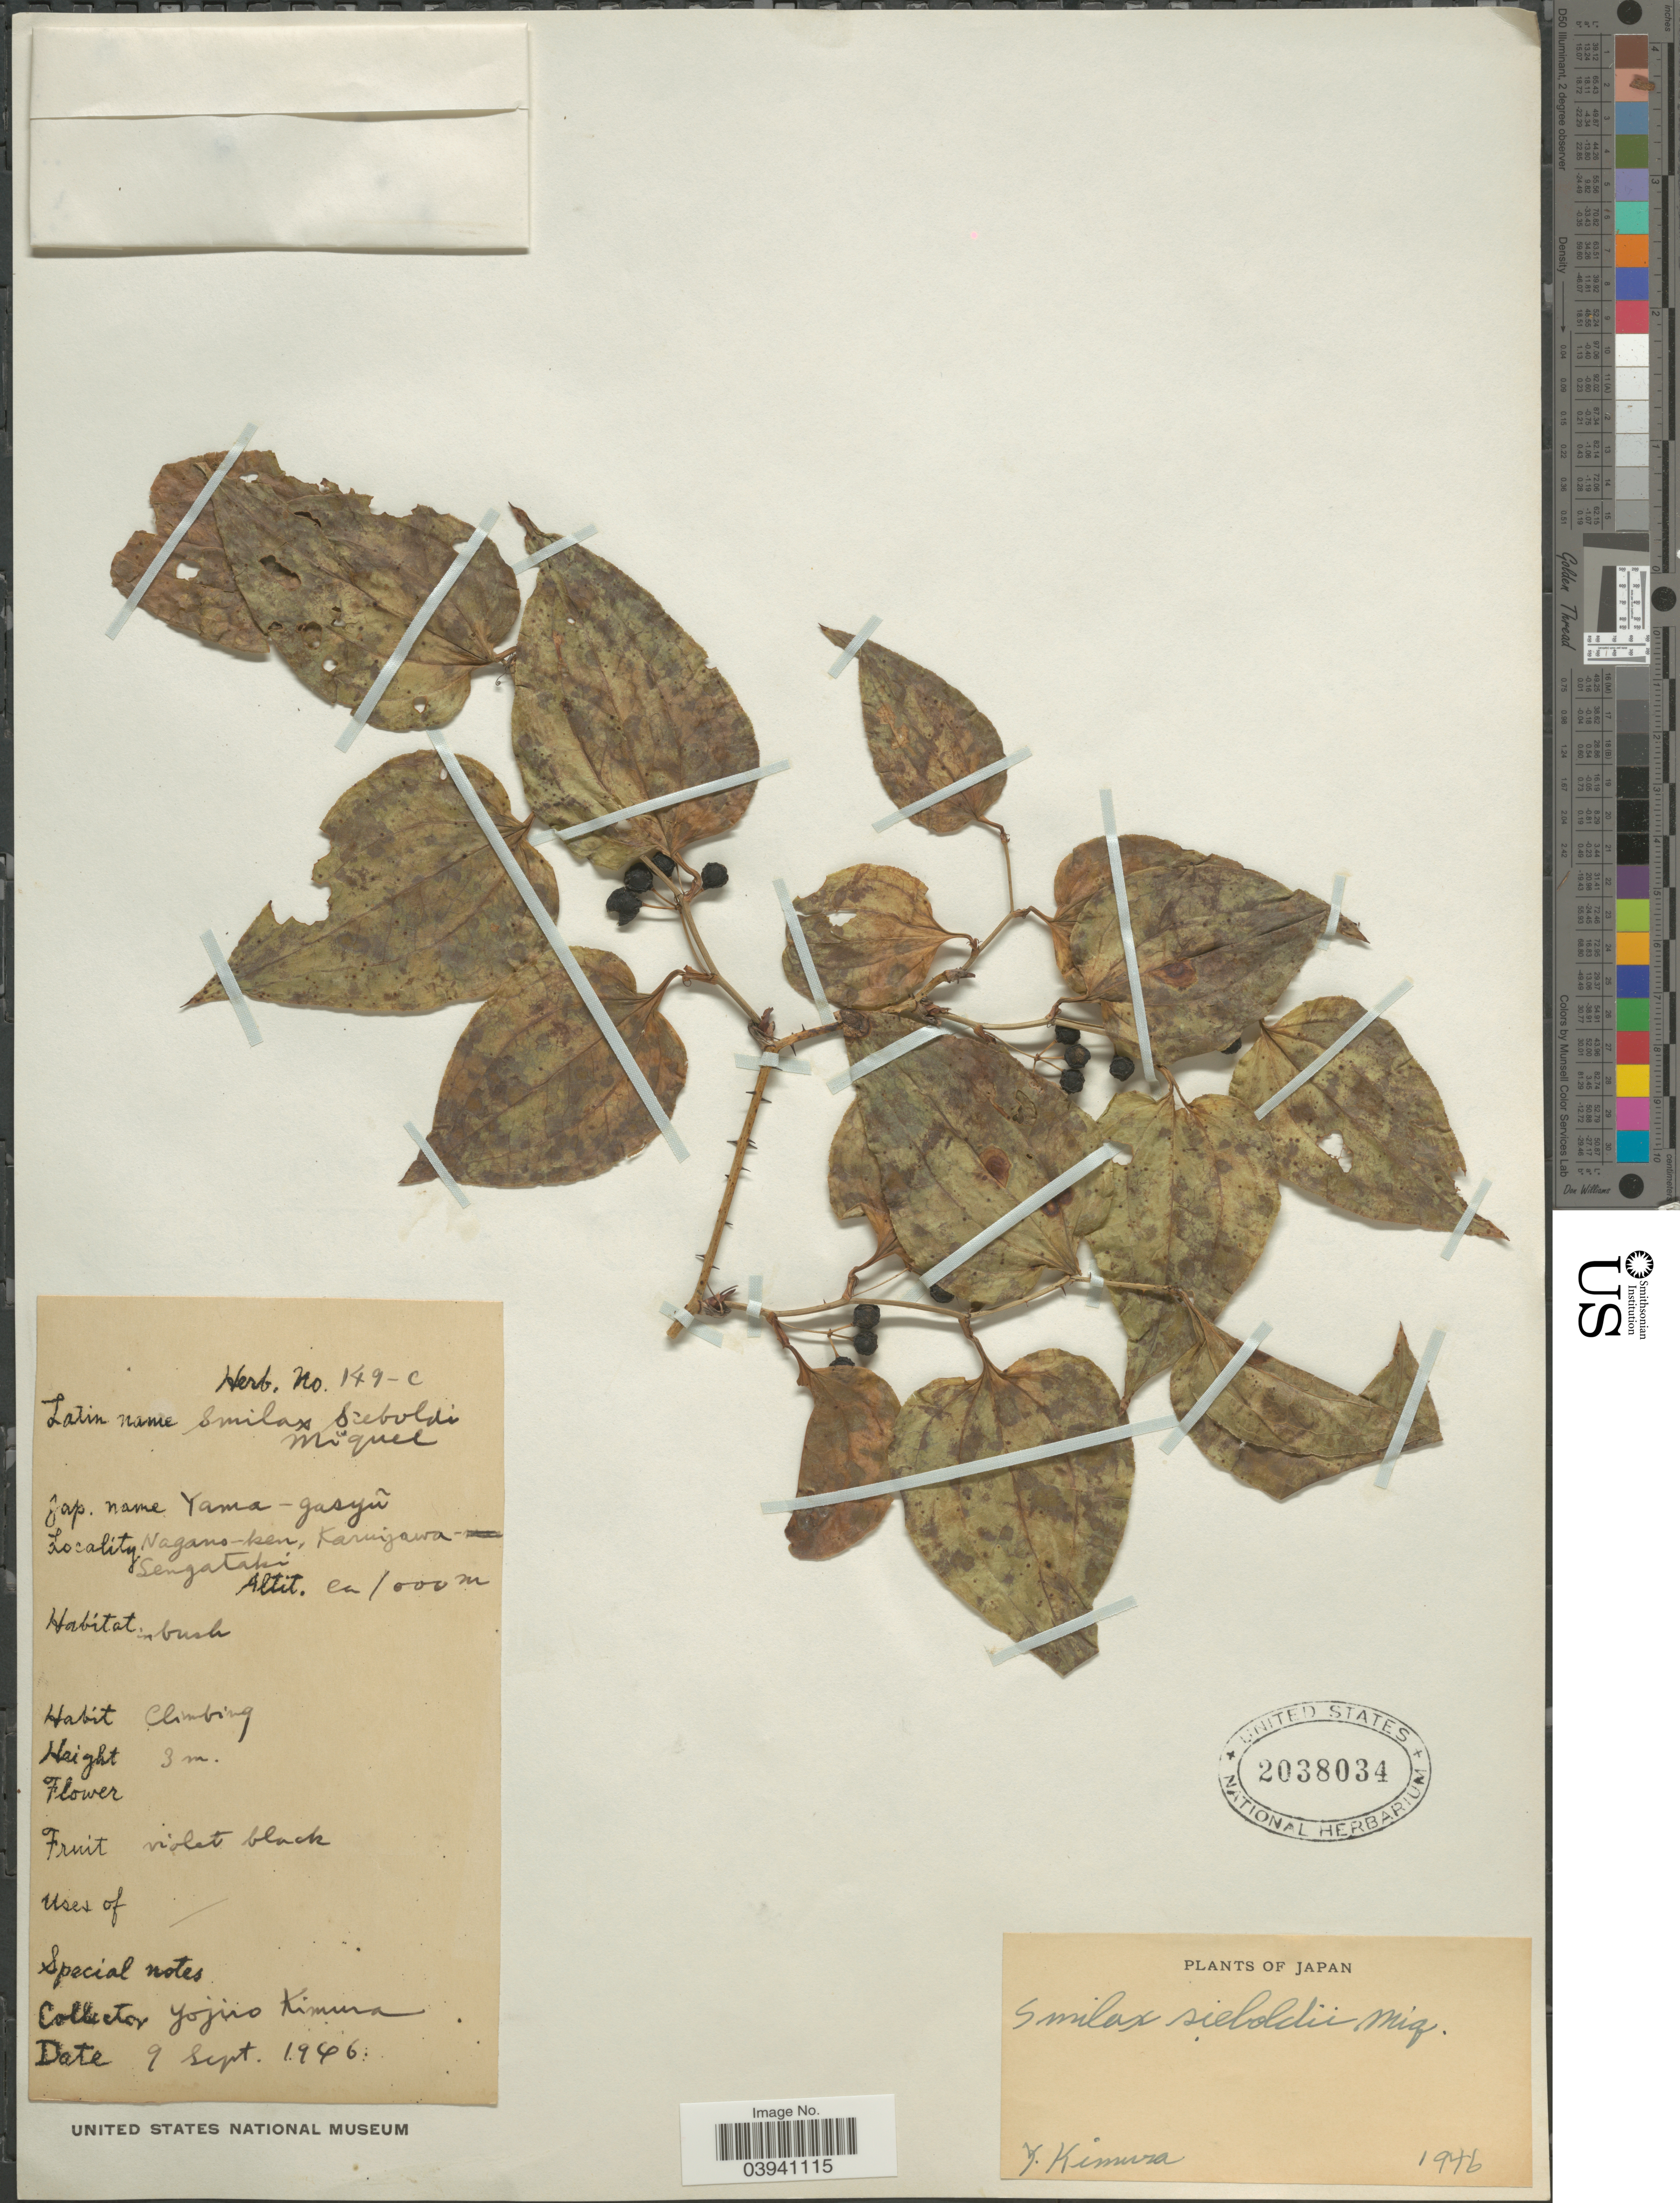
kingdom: Plantae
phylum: Tracheophyta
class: Liliopsida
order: Liliales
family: Smilacaceae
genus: Smilax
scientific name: Smilax sieboldii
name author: Miq.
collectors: Y. Kimura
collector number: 149-C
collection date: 1946-09-09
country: Japan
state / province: Nagano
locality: Nagano-ken, Karuizawa, Sengataki.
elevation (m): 1000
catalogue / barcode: US 2038034